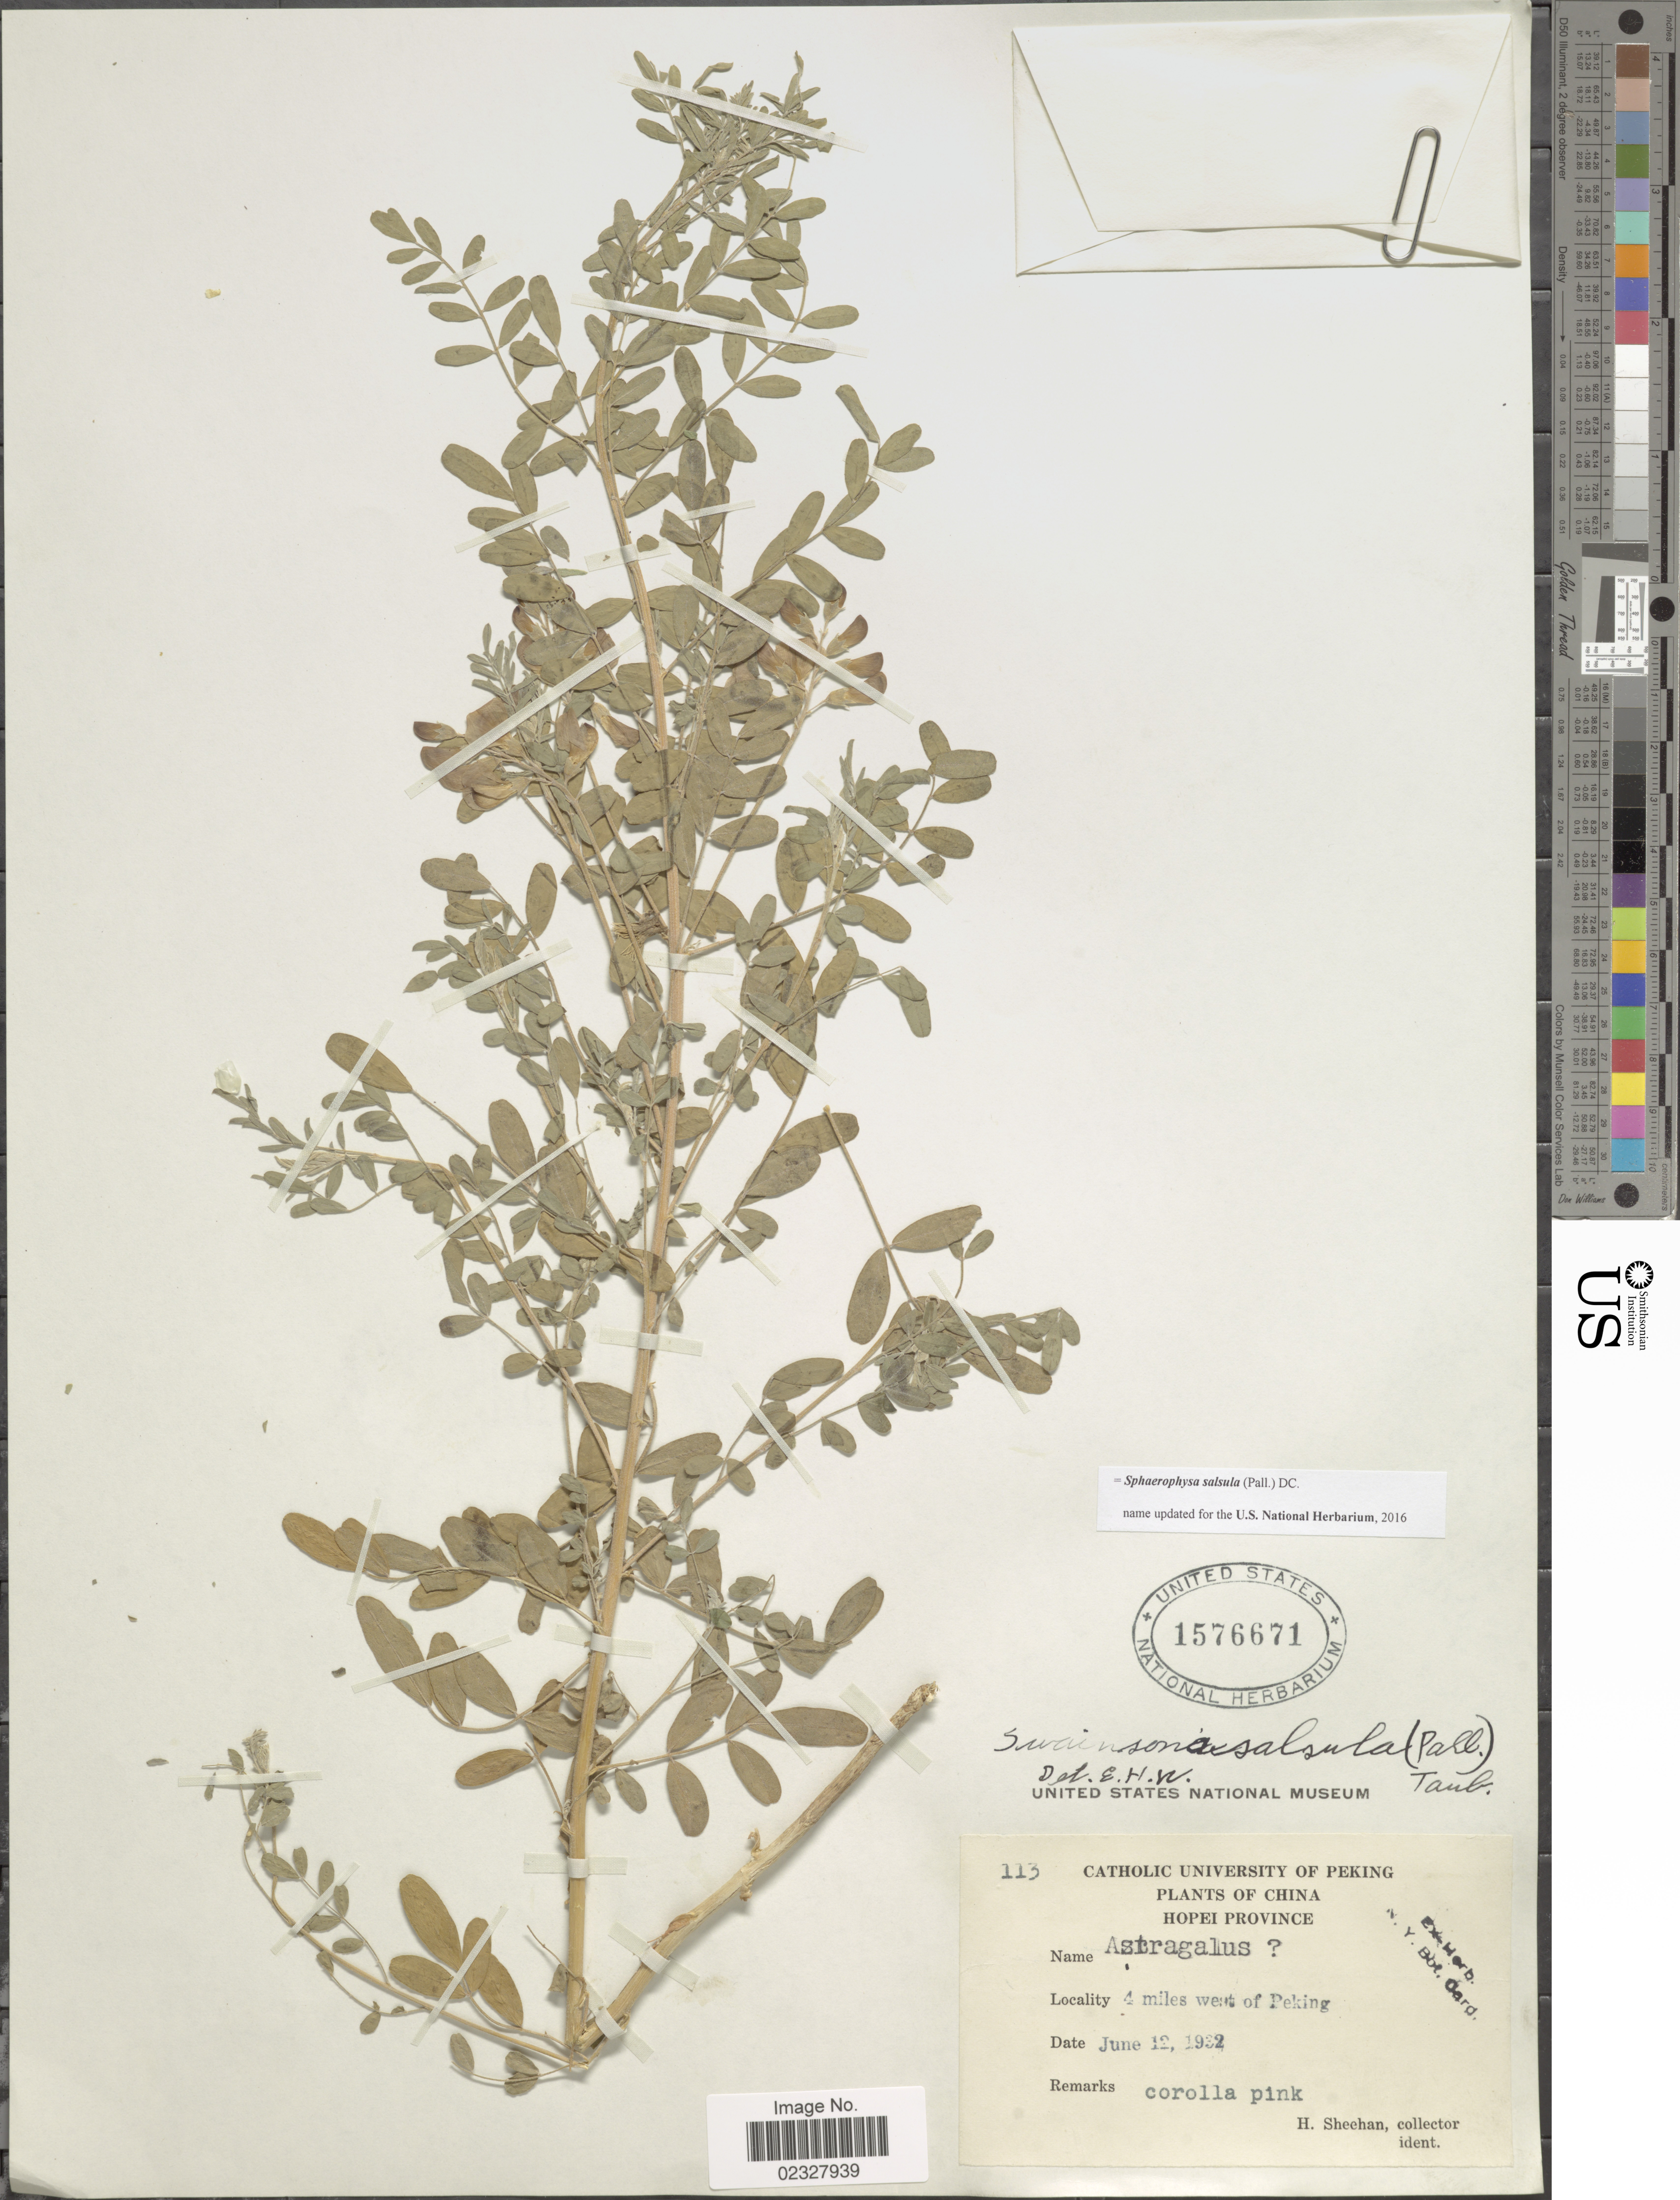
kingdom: Plantae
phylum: Tracheophyta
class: Magnoliopsida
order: Fabales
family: Fabaceae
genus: Sphaerophysa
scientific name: Sphaerophysa salsula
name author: (Pall.) DC.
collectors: H. Sheehan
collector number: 113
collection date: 1932-06-12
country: China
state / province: Hebei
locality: Hopei Province, 4 miles west of Peking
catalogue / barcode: US 1576671